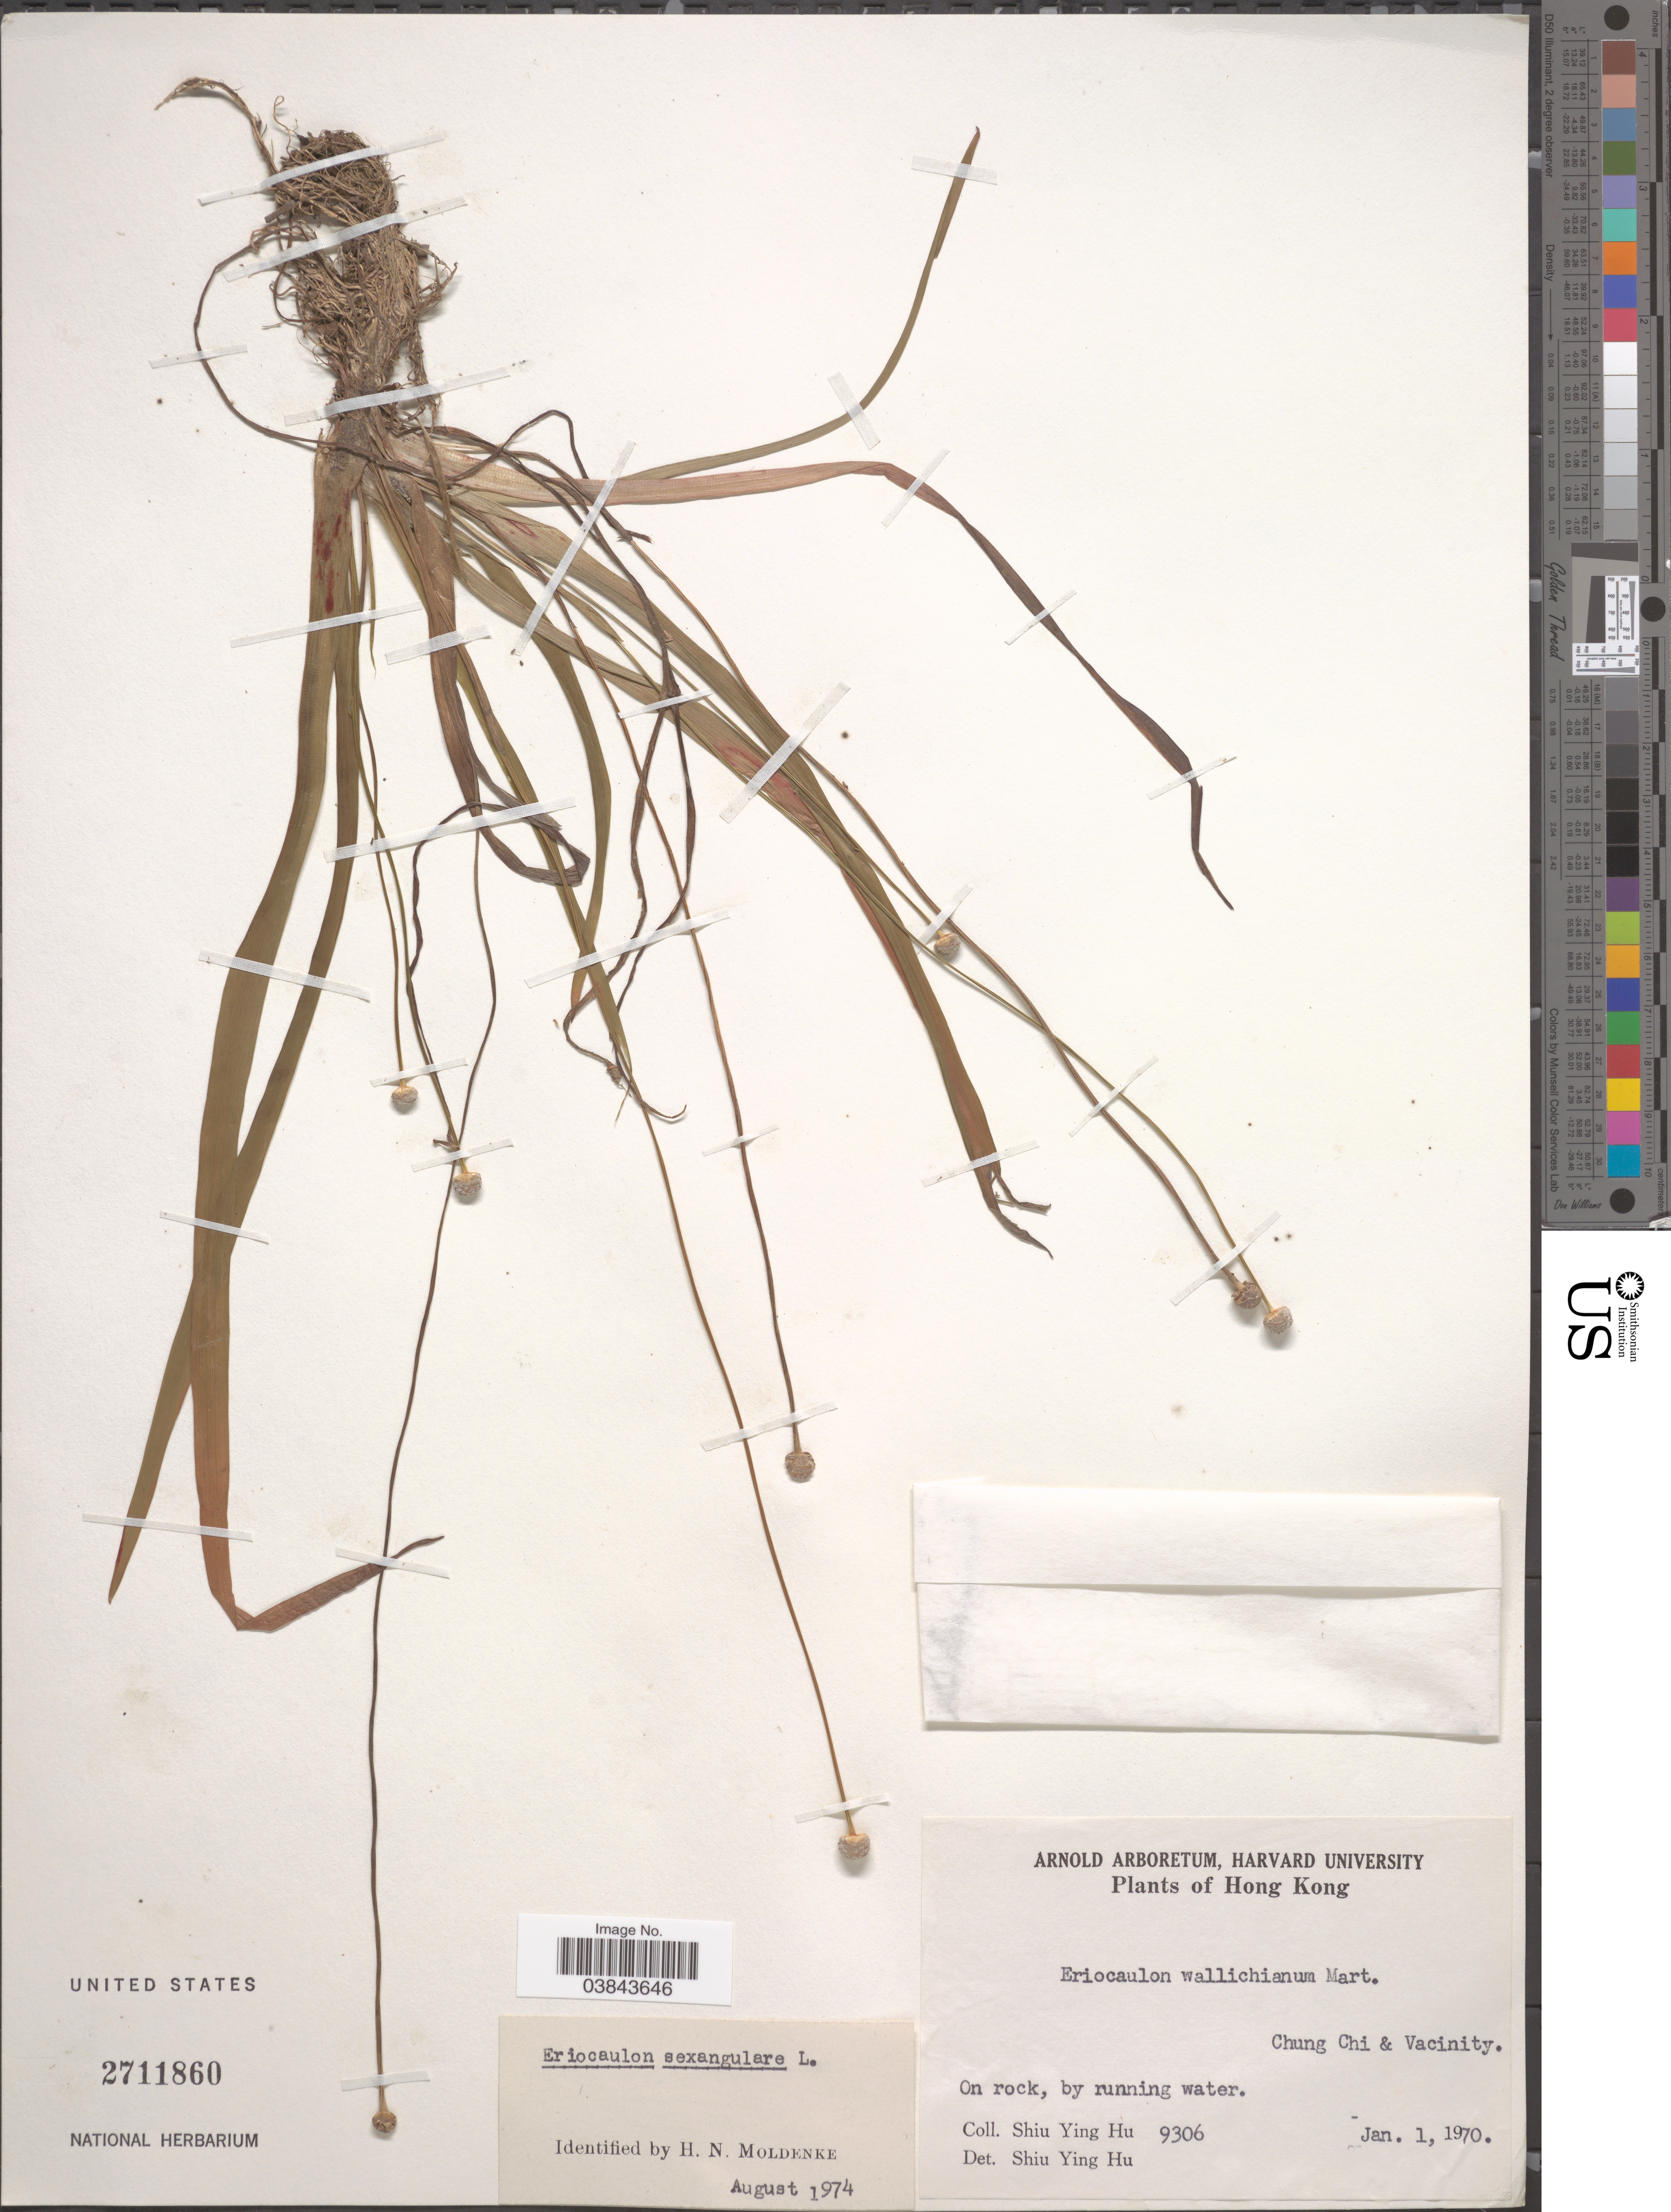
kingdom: Plantae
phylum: Tracheophyta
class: Liliopsida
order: Poales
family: Eriocaulaceae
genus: Eriocaulon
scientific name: Eriocaulon sexangulare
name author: L.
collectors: S. Y. Hu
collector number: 9306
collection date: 1970-01-01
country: China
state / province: Hong Kong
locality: Chung Chi & Vacinity.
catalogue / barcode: US 2711860